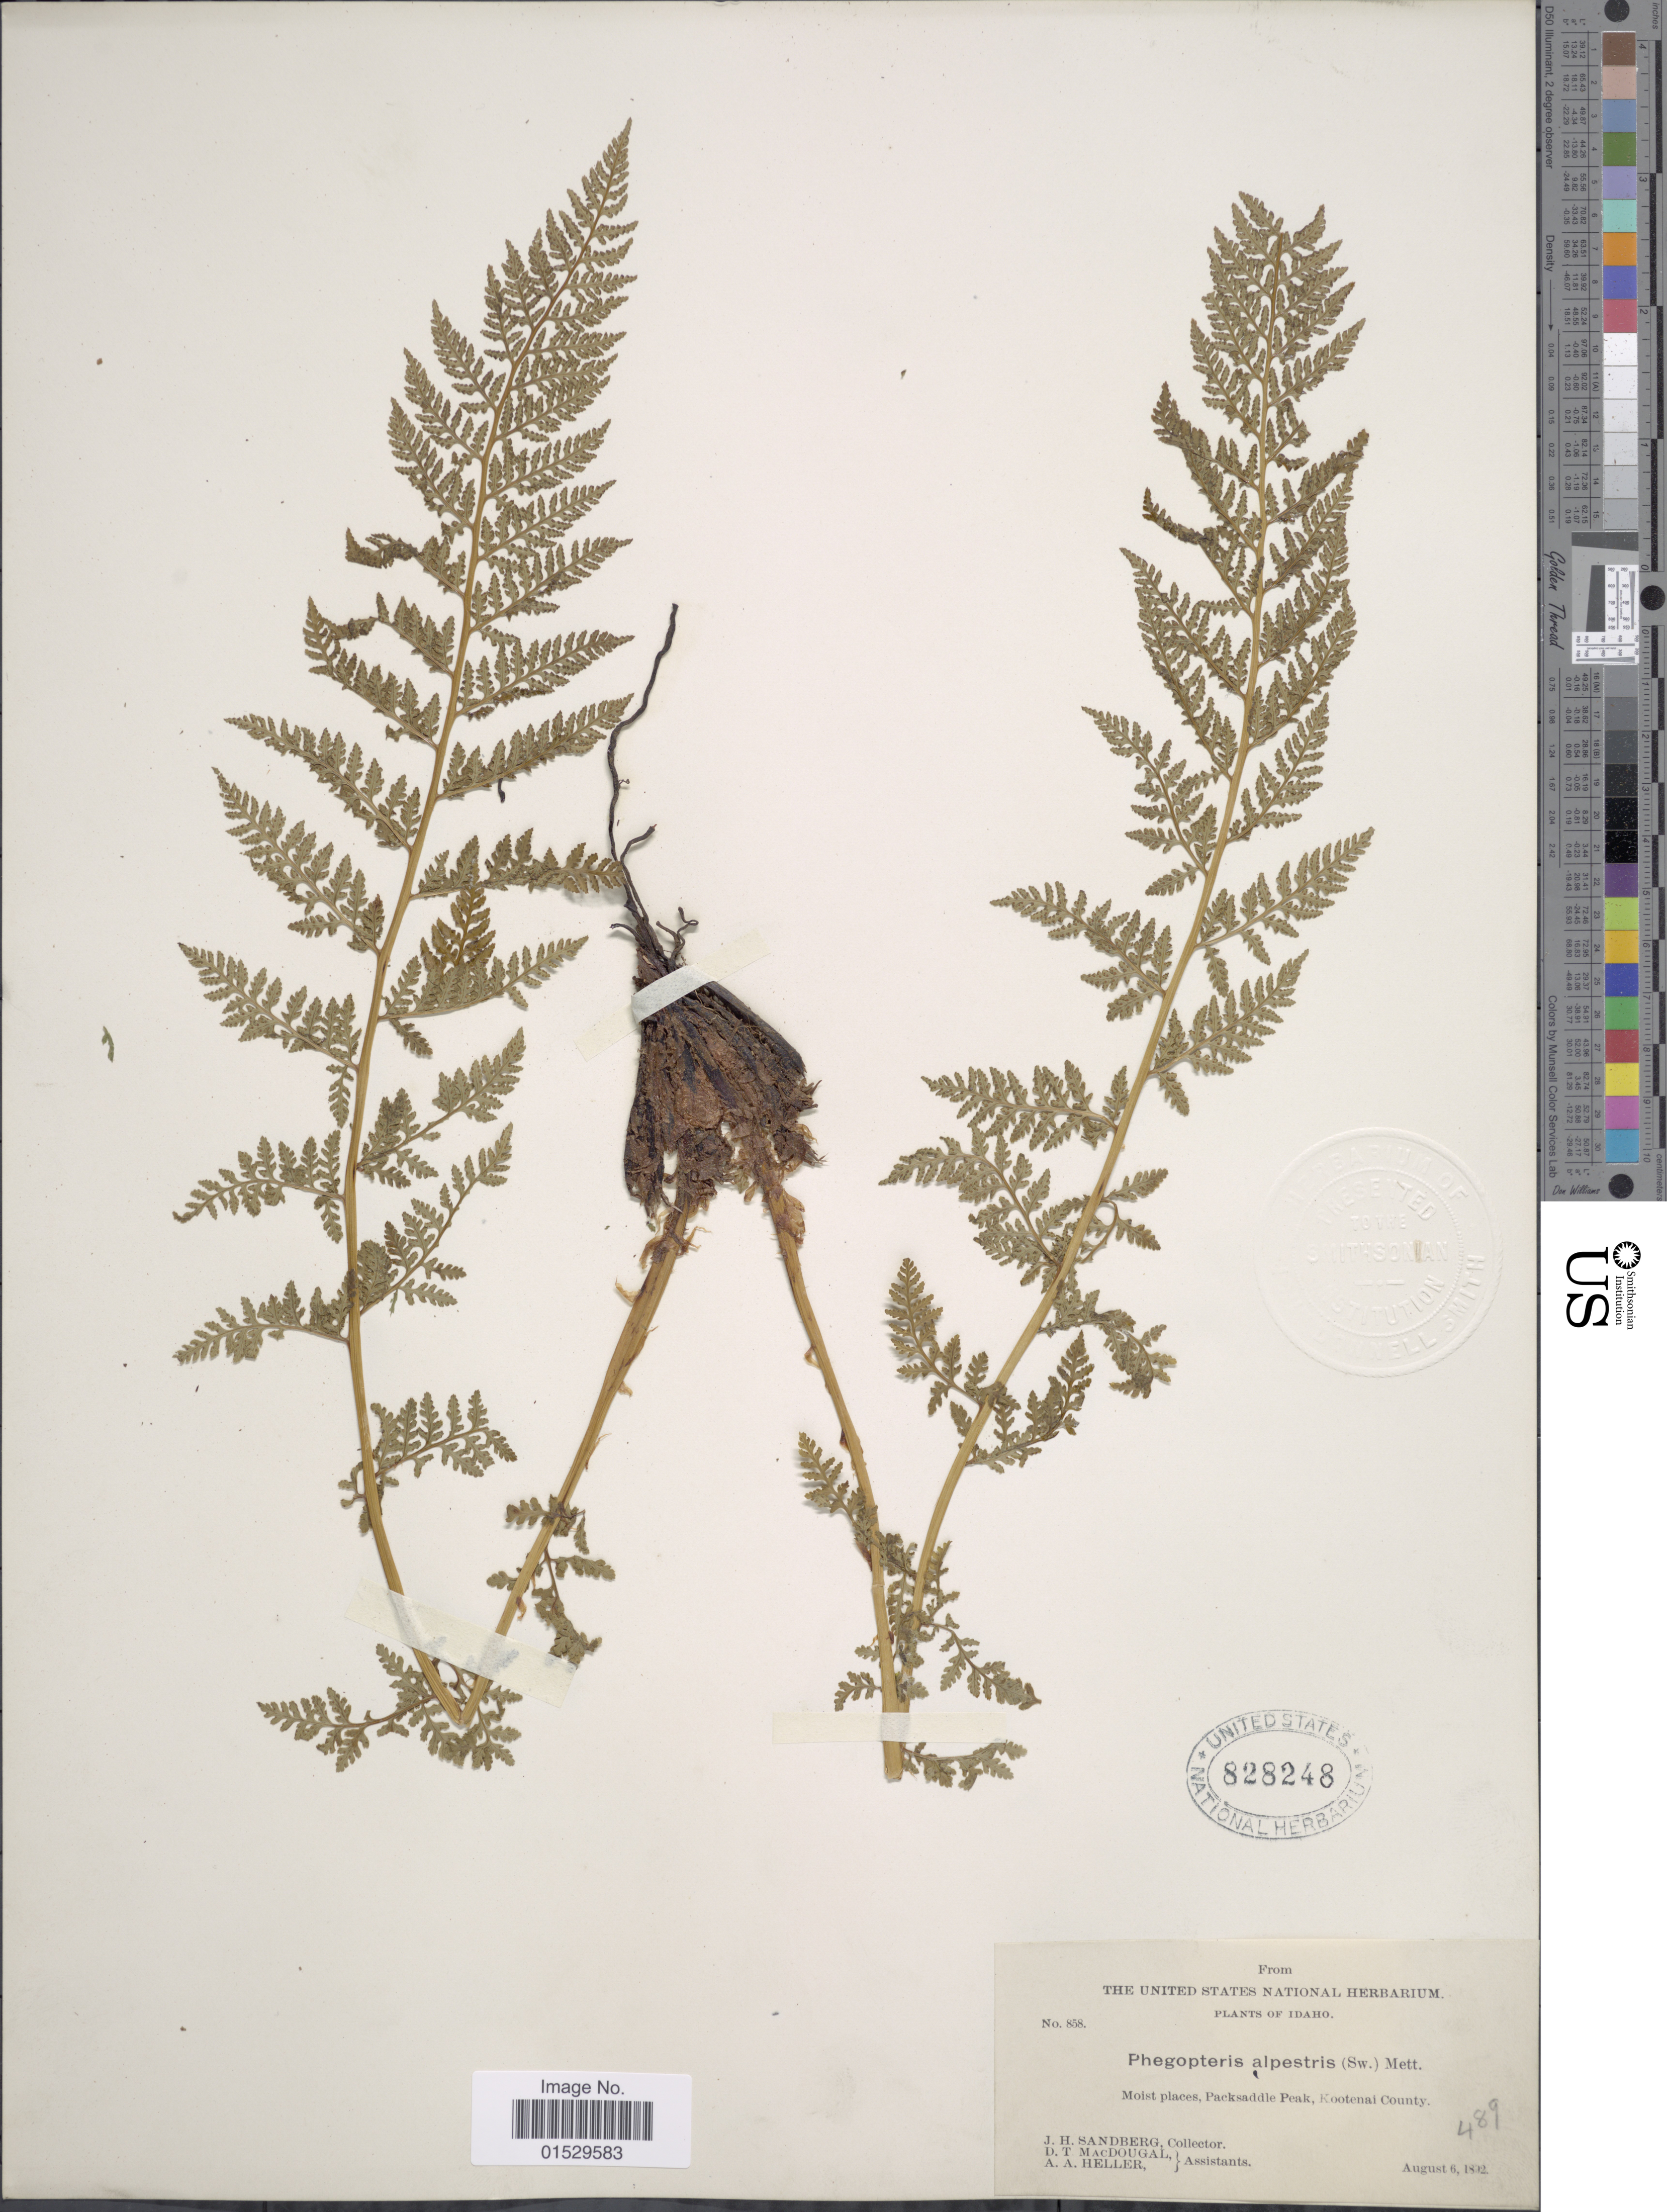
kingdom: Plantae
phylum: Tracheophyta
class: Polypodiopsida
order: Polypodiales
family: Athyriaceae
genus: Athyrium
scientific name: Athyrium distentifolilum subsp. americanum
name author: (Butters) Hultén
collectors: J. H. Sandberg, D. T. MacDougal & A. A. Heller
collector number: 858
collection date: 1892-08-06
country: United States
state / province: Idaho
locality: Packsaddle Peak, Kootenai County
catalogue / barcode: US 828248